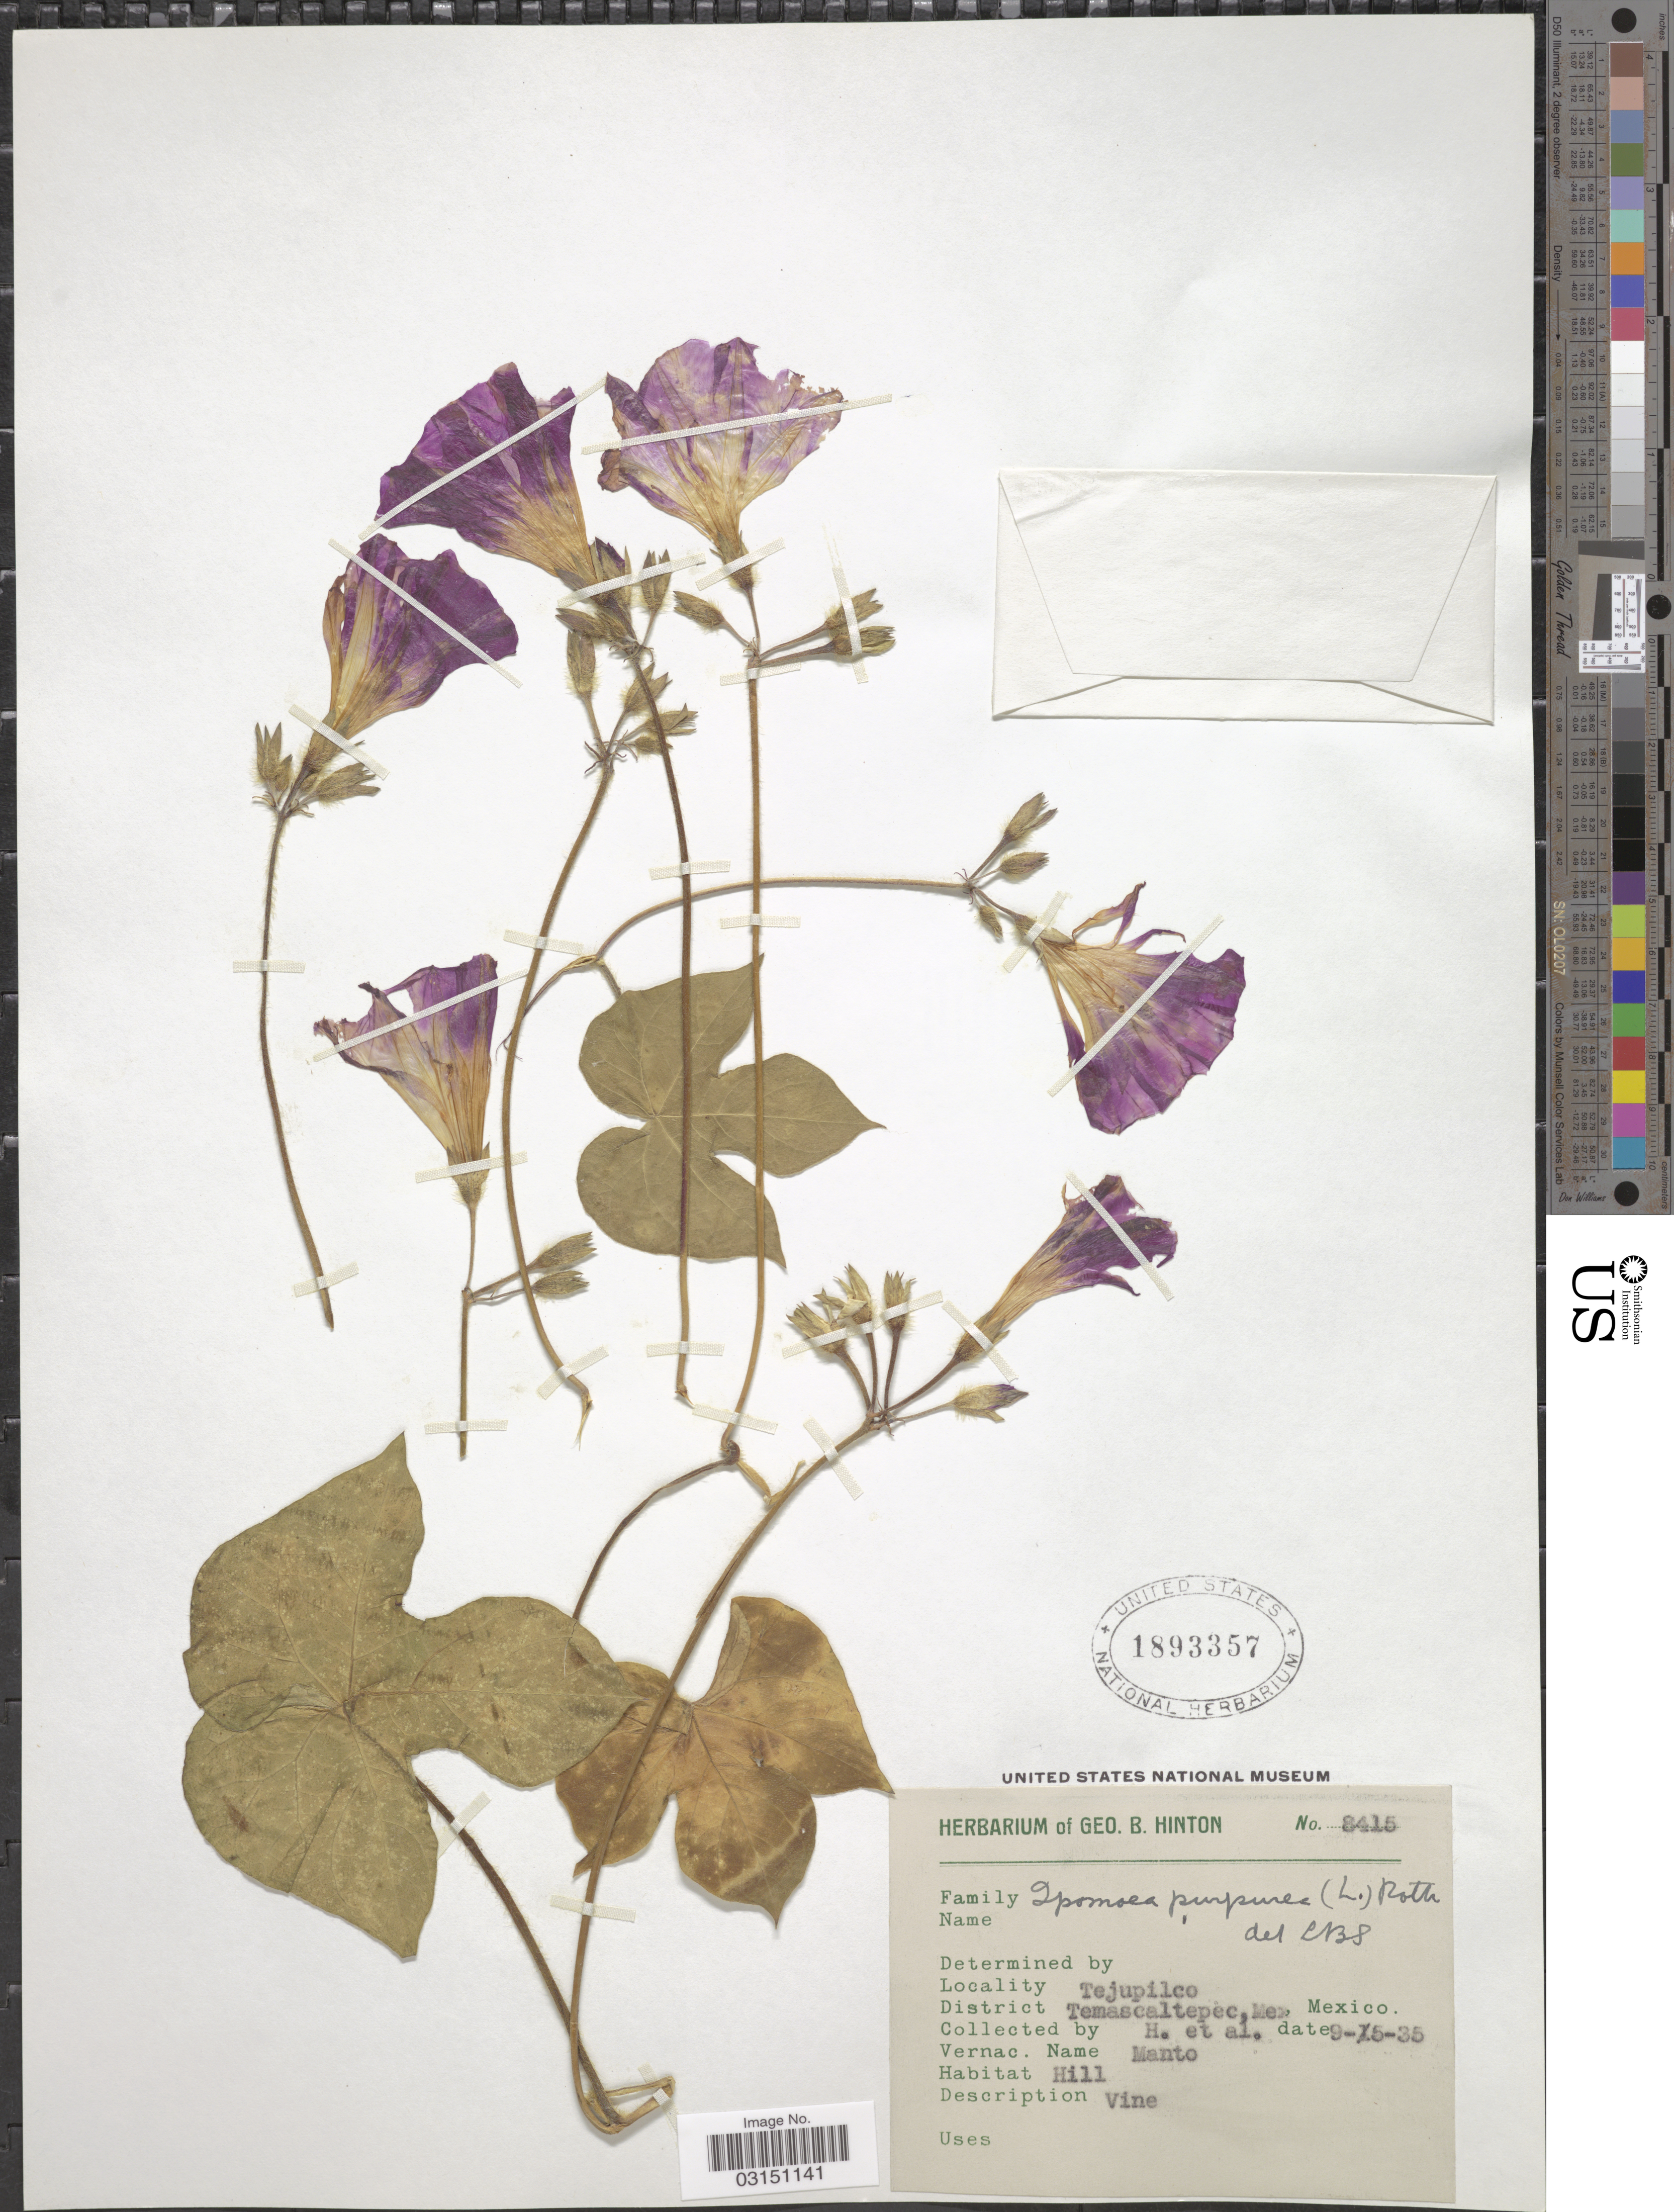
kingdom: Plantae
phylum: Tracheophyta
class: Magnoliopsida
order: Solanales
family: Convolvulaceae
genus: Ipomoea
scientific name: Ipomoea purpurea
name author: (L.) Roth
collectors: G. B. Hinton & et al.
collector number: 8415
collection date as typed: Transcribed d/m/y: 9/5/35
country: Mexico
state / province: México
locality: Tejupilco, District Temascaltepec.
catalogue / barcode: US 1893357